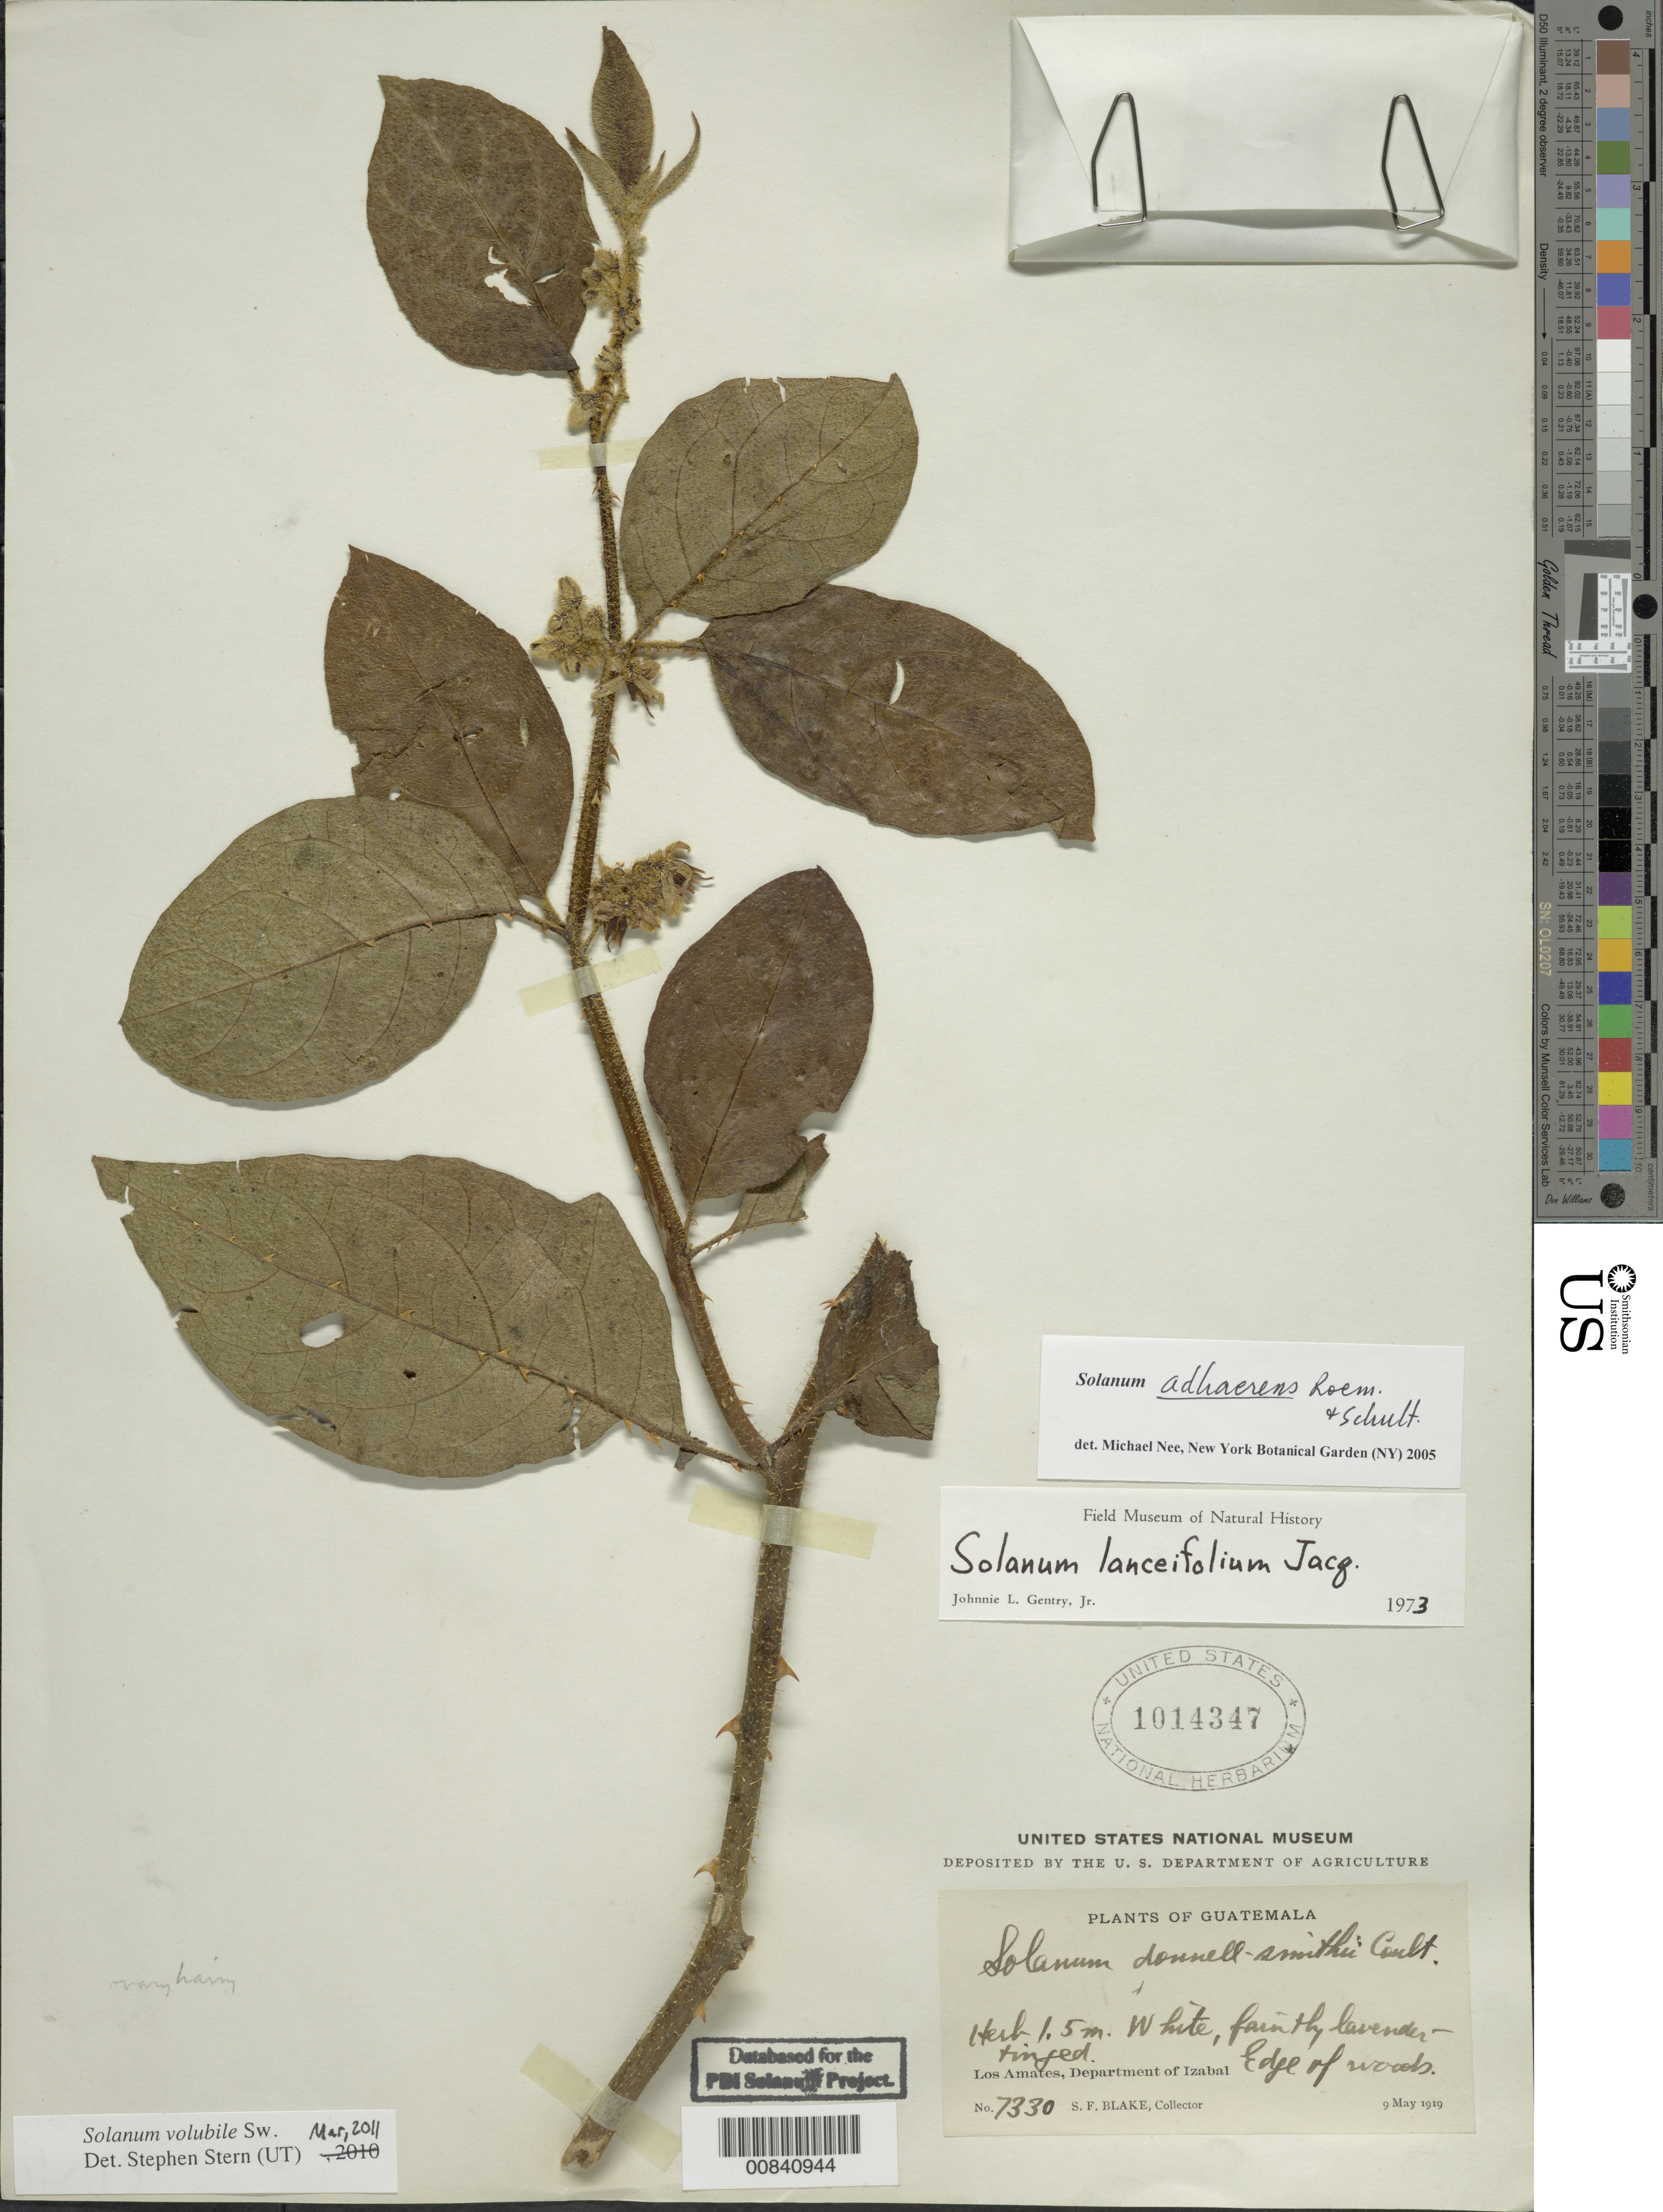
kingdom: Plantae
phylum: Tracheophyta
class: Magnoliopsida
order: Solanales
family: Solanaceae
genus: Solanum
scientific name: Solanum adhaerens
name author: Roem. & Schult.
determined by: Nee, Michael H.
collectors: S. Blake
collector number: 7330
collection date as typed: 9 May 1919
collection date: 1919-05-09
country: Guatemala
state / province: Izabal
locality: Los Amates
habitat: Edge of forest.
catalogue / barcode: US 1014347